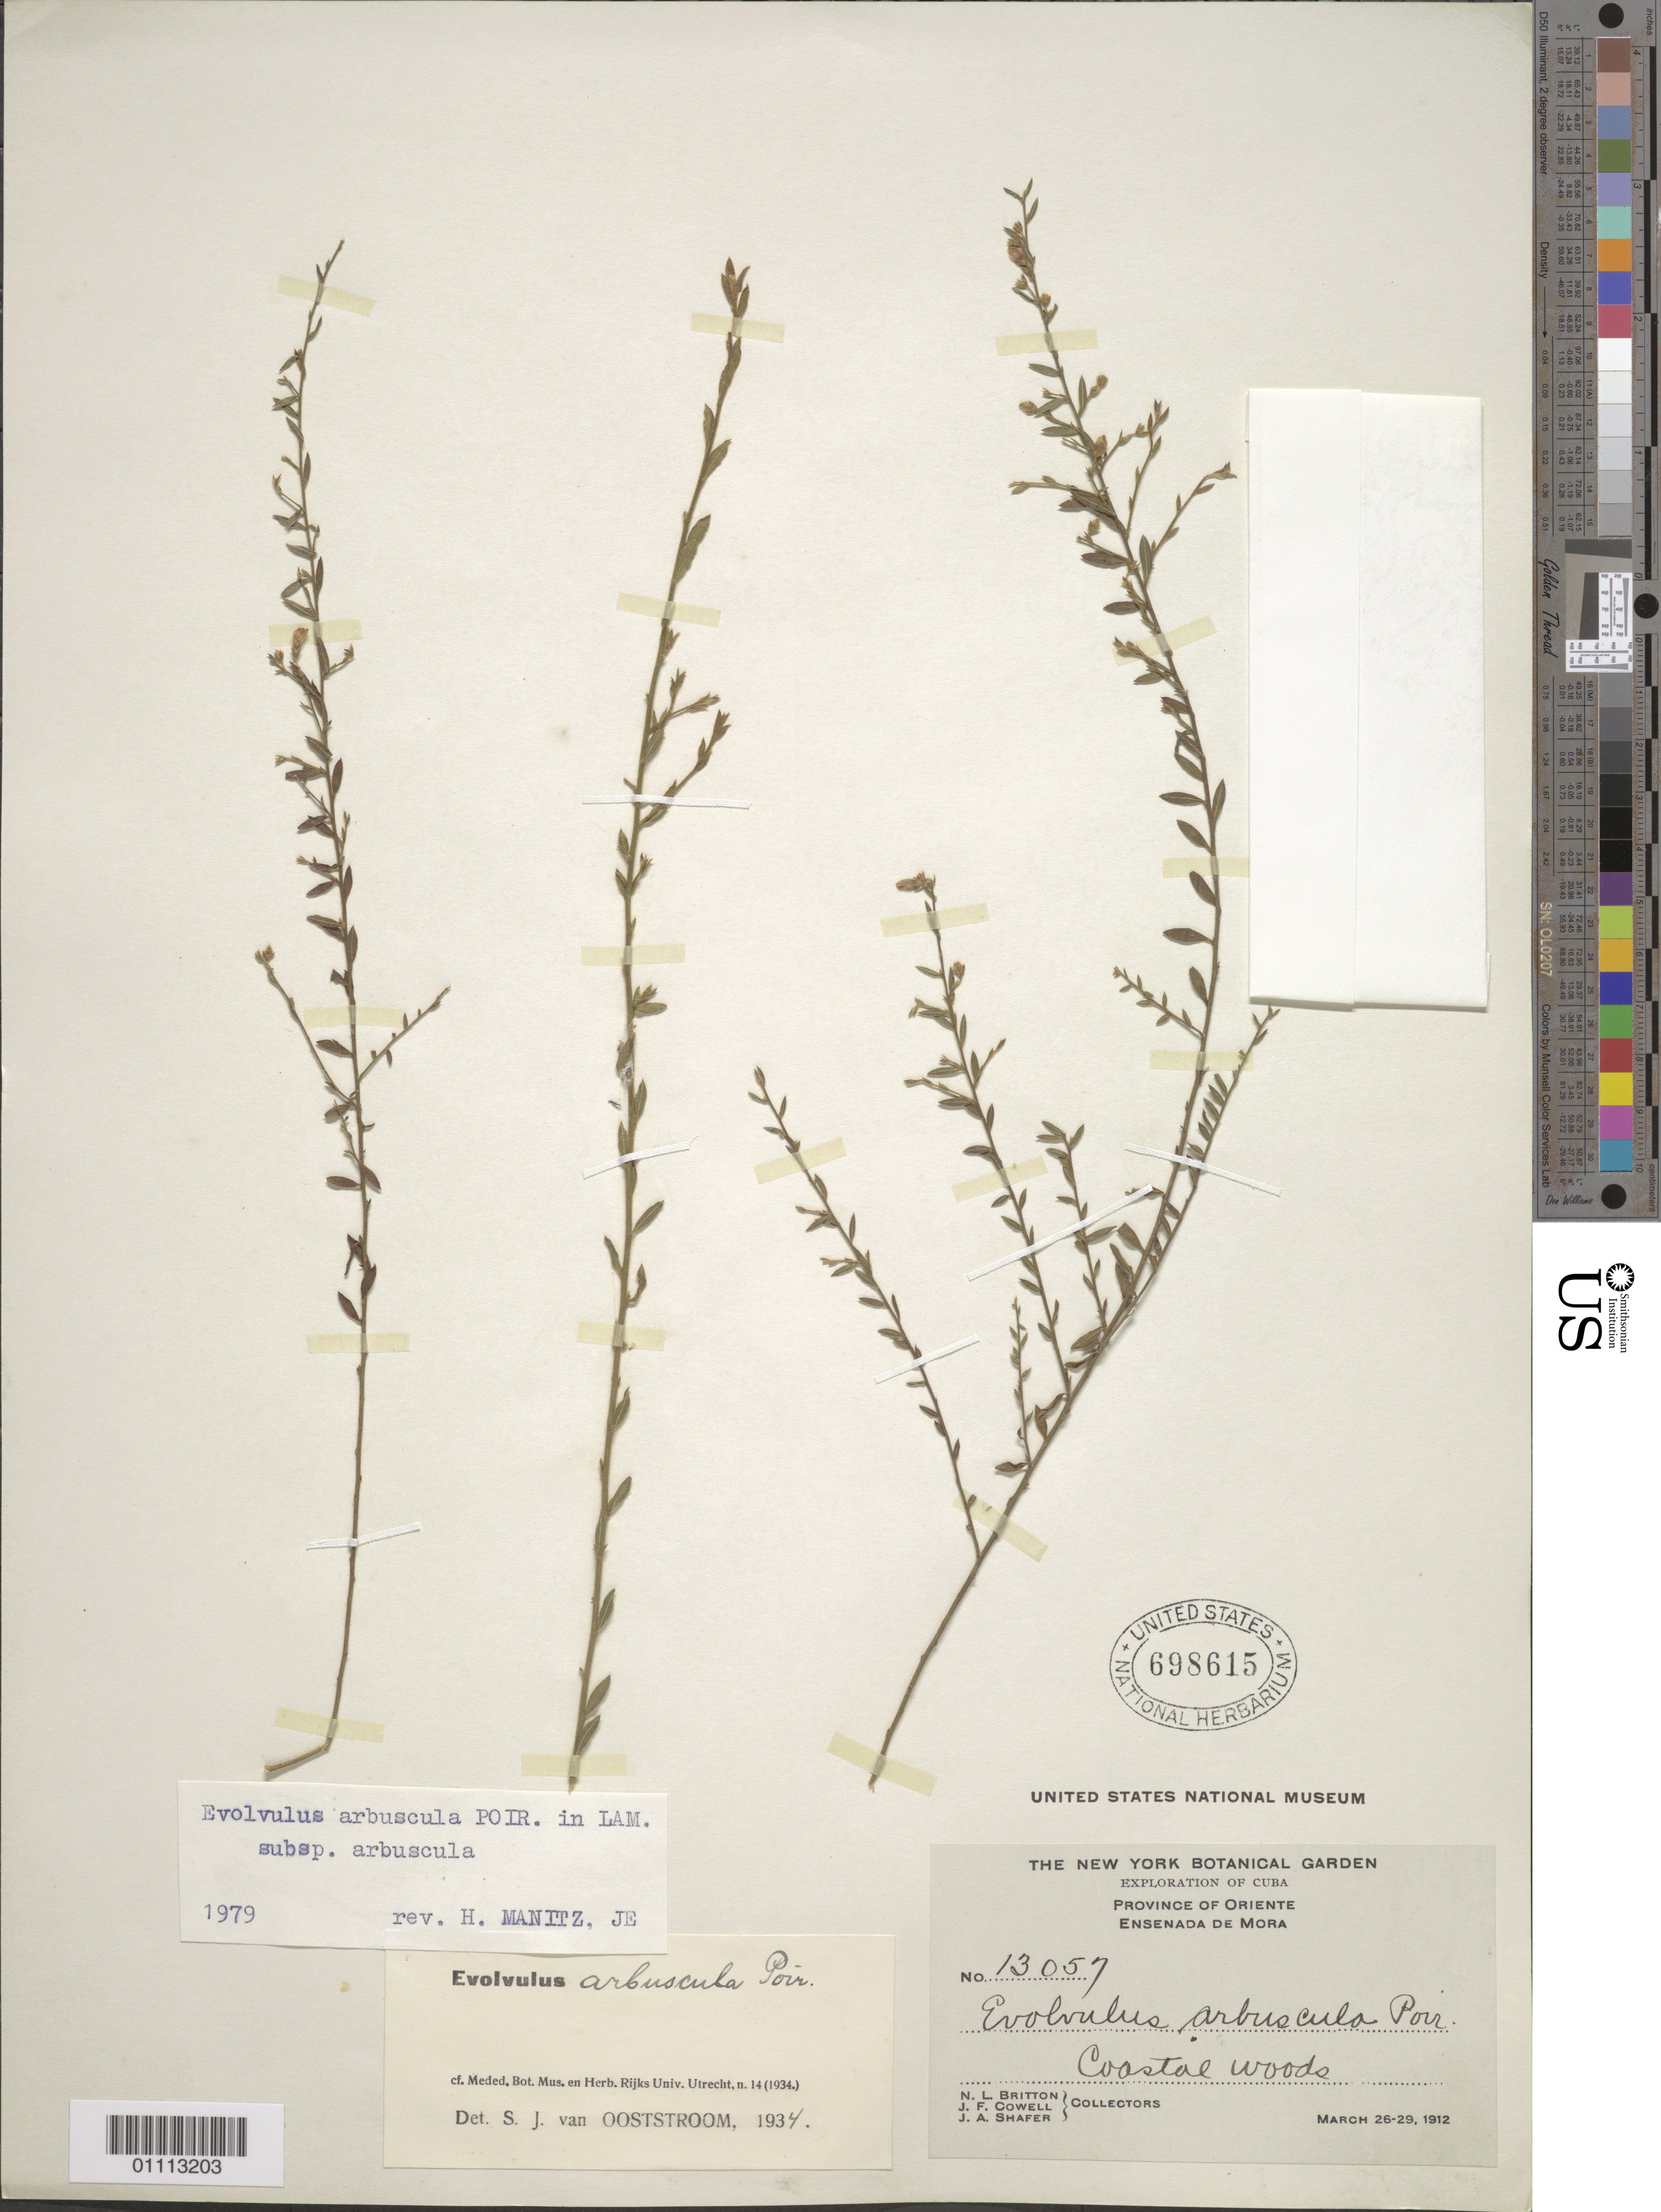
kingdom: Plantae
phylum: Tracheophyta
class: Magnoliopsida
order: Solanales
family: Convolvulaceae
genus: Evolvulus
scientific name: Evolvulus arbuscula var. arbuscula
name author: Poir.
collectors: N. Britton, J. F. Cowell & J. A. Shafer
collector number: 13057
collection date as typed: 26 Mar 1912 to 29 Mar 1912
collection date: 1912-03-26/1912-03-29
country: Cuba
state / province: Granma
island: Cuba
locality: Ensenada de Mora Coastal woods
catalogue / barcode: US 698615